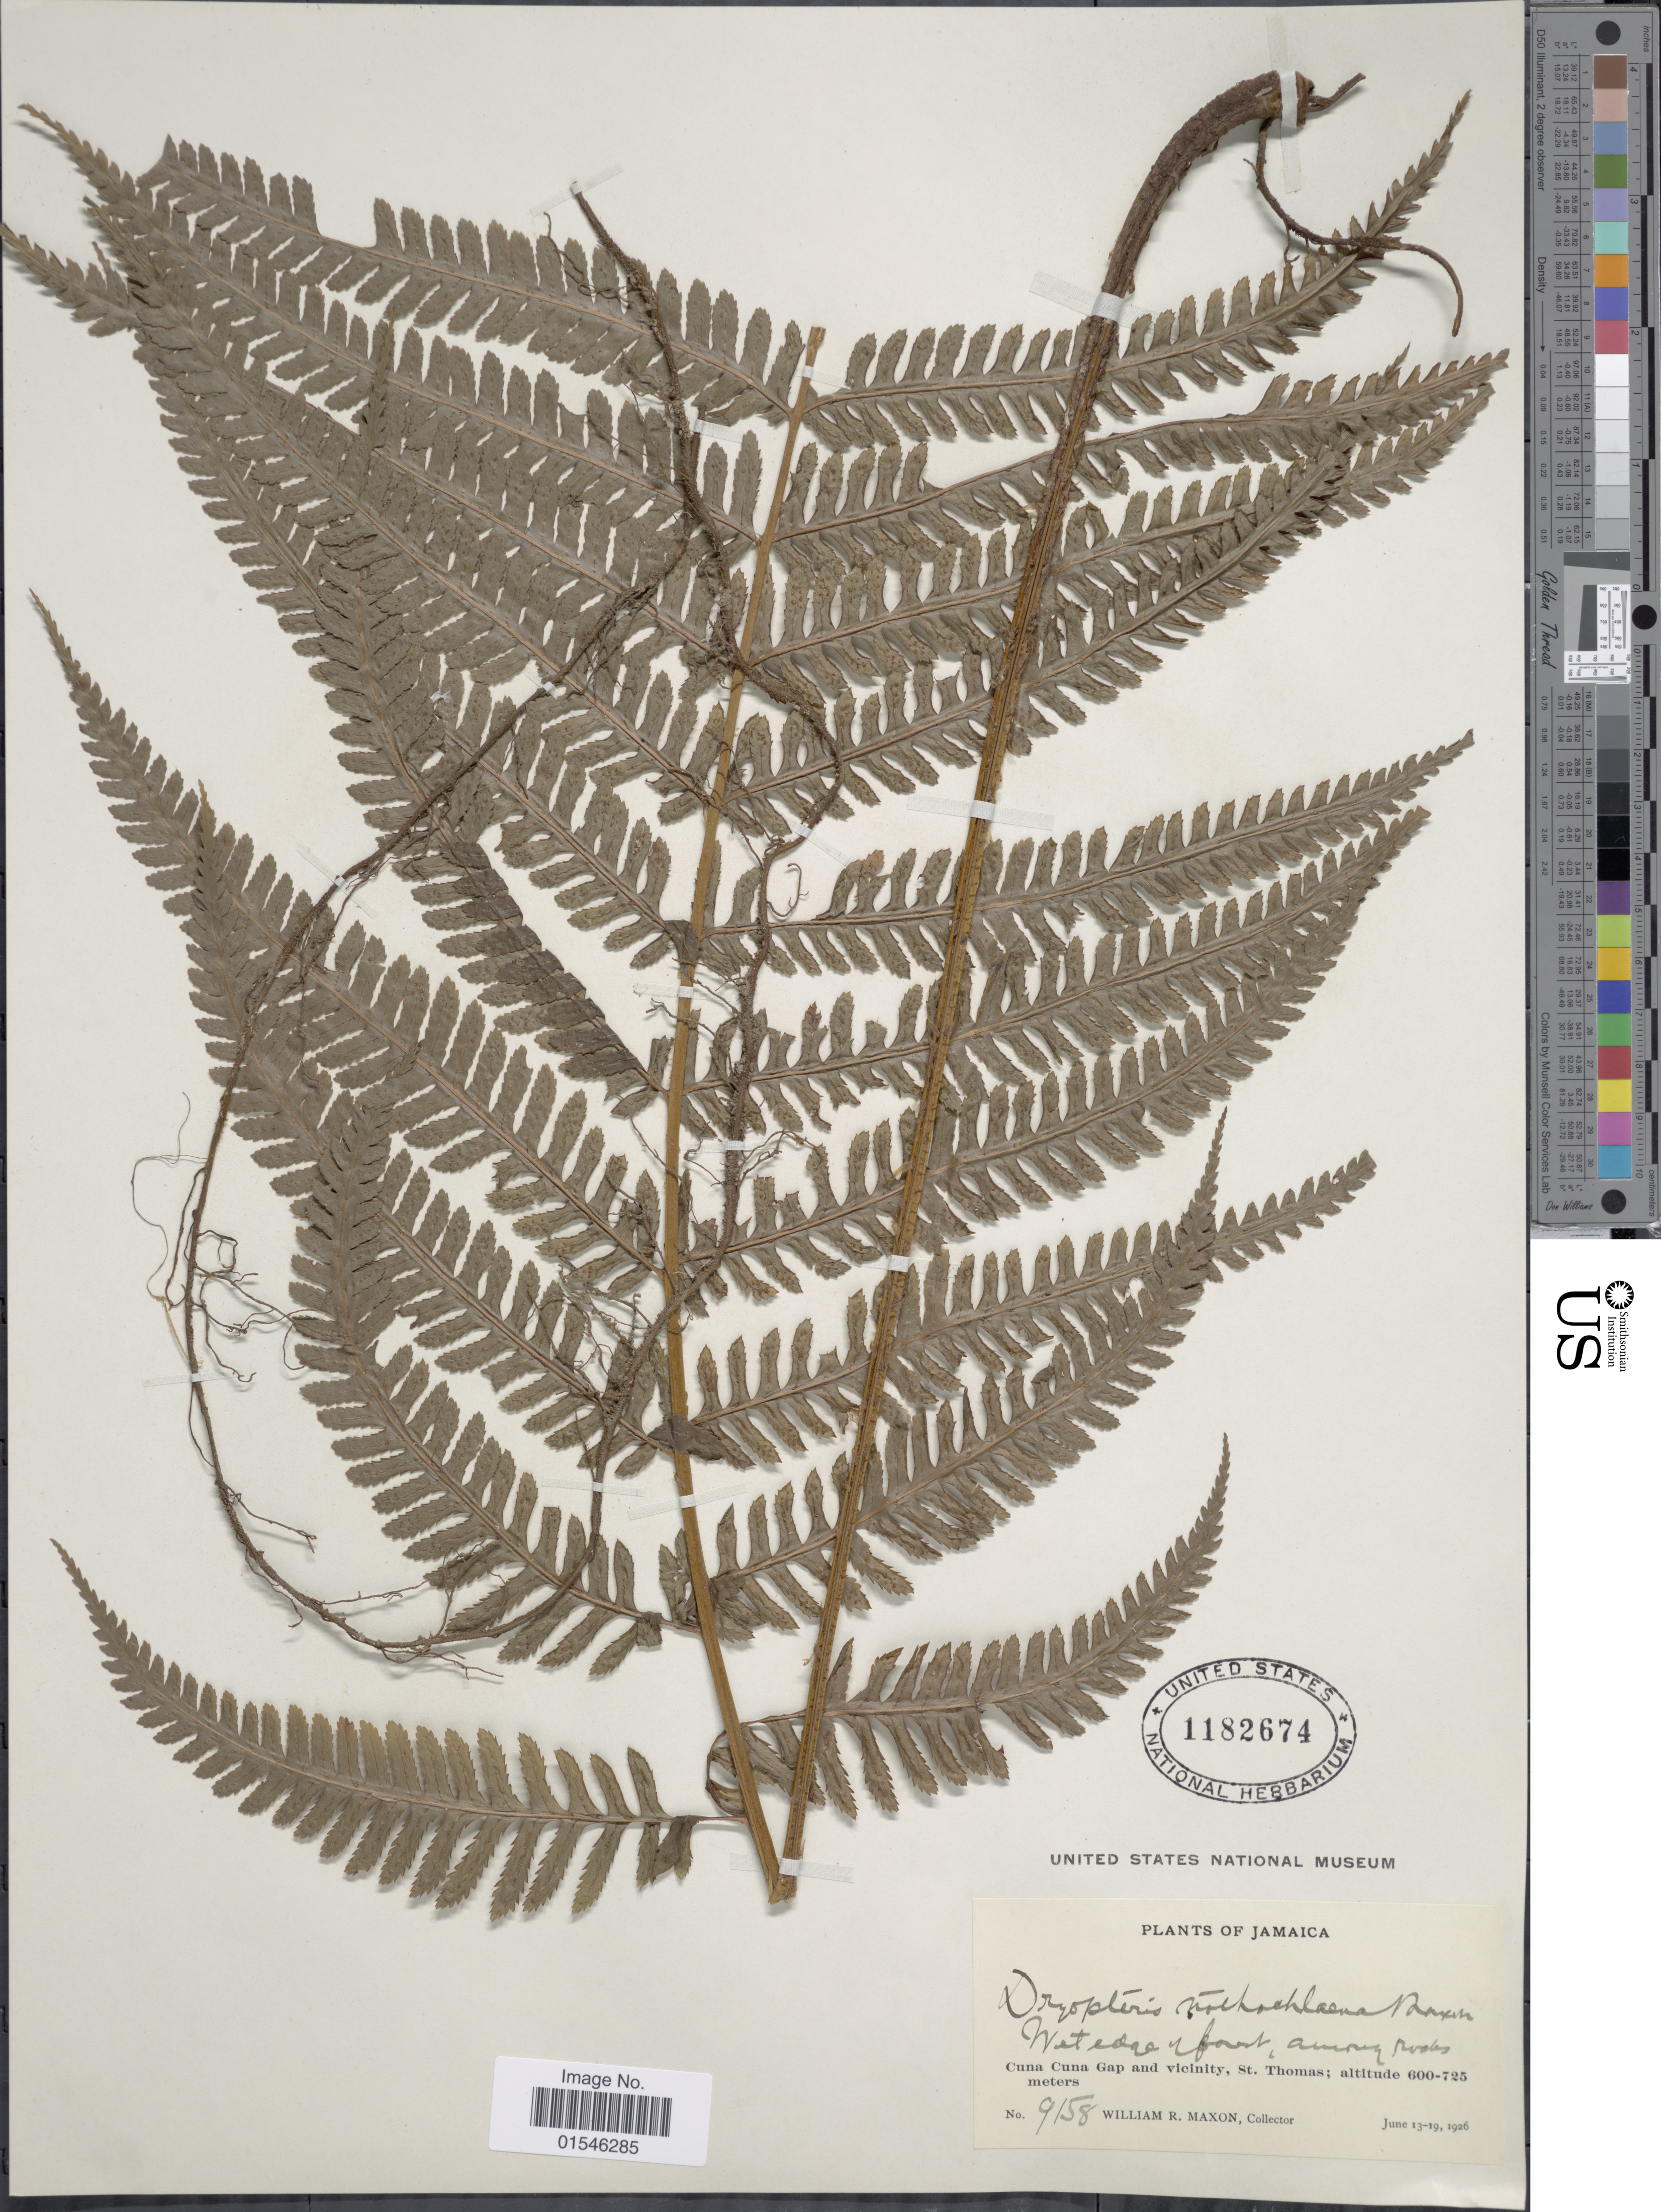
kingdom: Plantae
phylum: Tracheophyta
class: Polypodiopsida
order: Polypodiales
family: Dryopteridaceae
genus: Stigmatopteris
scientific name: Stigmatopteris jamaicensis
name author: (Desv.) Proctor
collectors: W. R. Maxon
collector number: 9158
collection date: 1926-06-13/1926-06-19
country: Jamaica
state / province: Saint Thomas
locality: Cuna Cuna Gap and vicinity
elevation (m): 600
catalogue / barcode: US 1182674